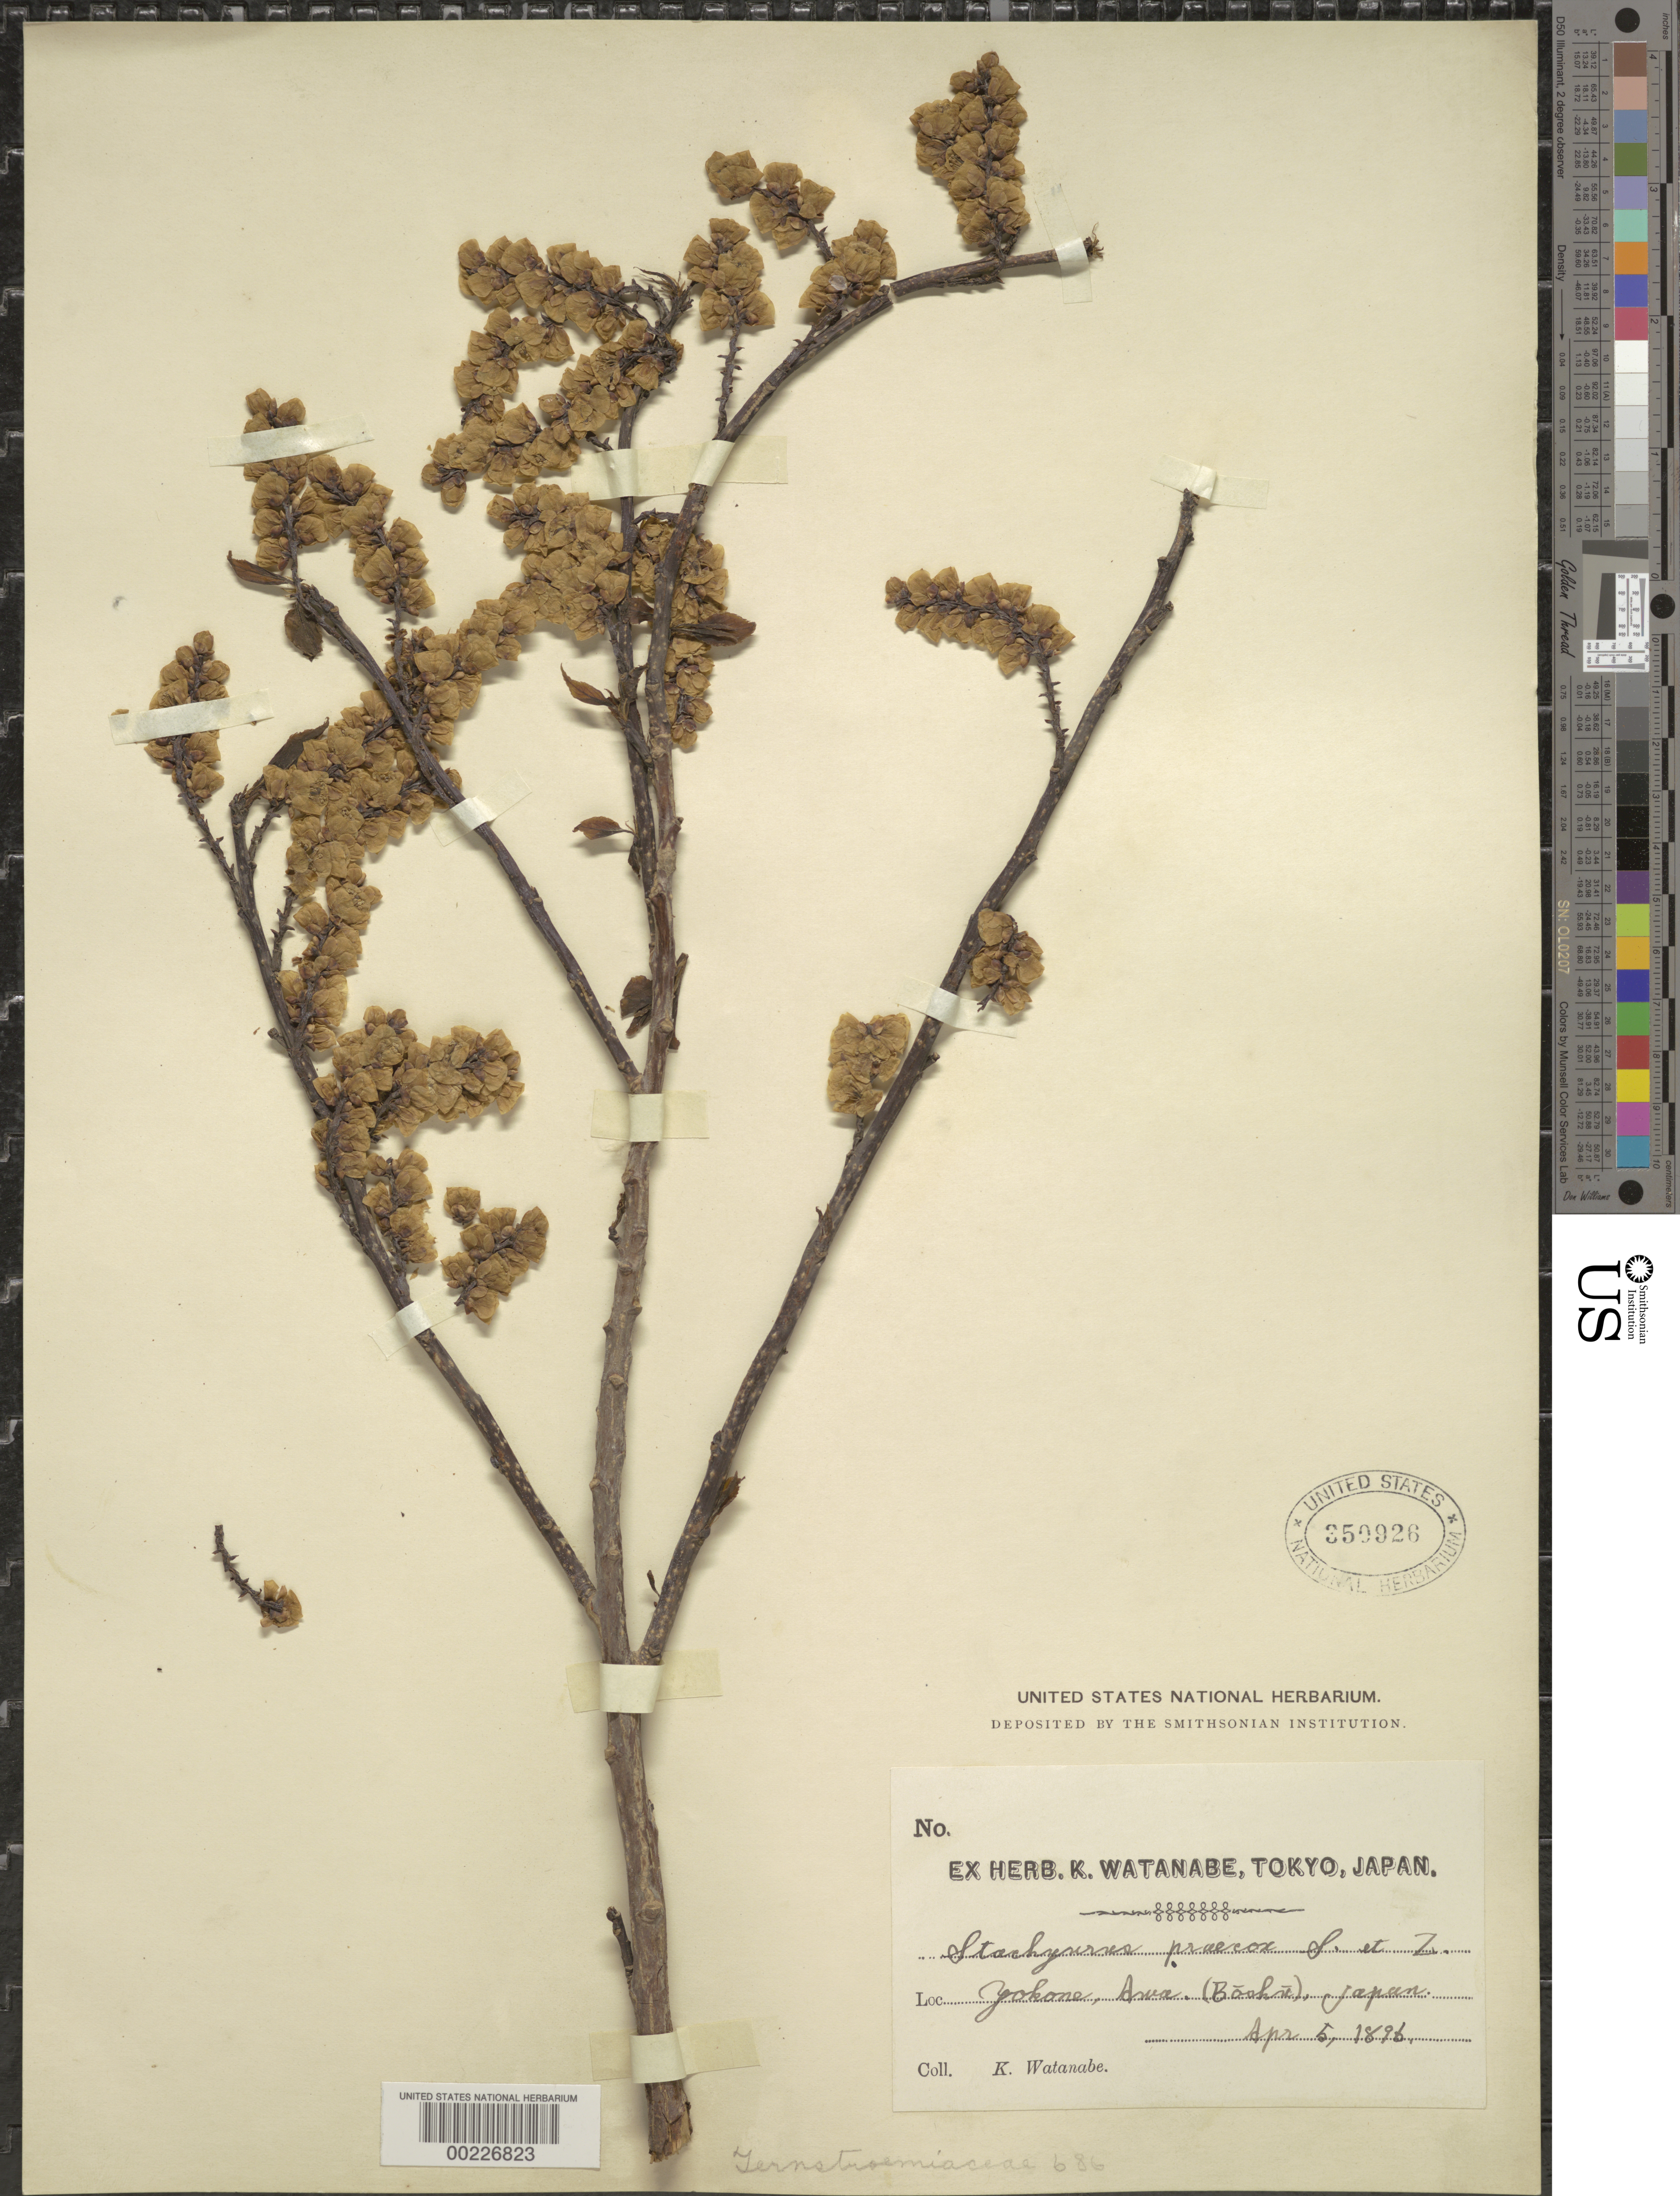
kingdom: Plantae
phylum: Tracheophyta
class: Magnoliopsida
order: Crossosomatales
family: Stachyuraceae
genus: Stachyurus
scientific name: Stachyurus praecox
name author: Siebold & Zucc.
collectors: K. Watanabe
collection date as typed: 05 Apr 1896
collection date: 1896-04-05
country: Japan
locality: Yokone, awa (boshu)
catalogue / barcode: US 350926